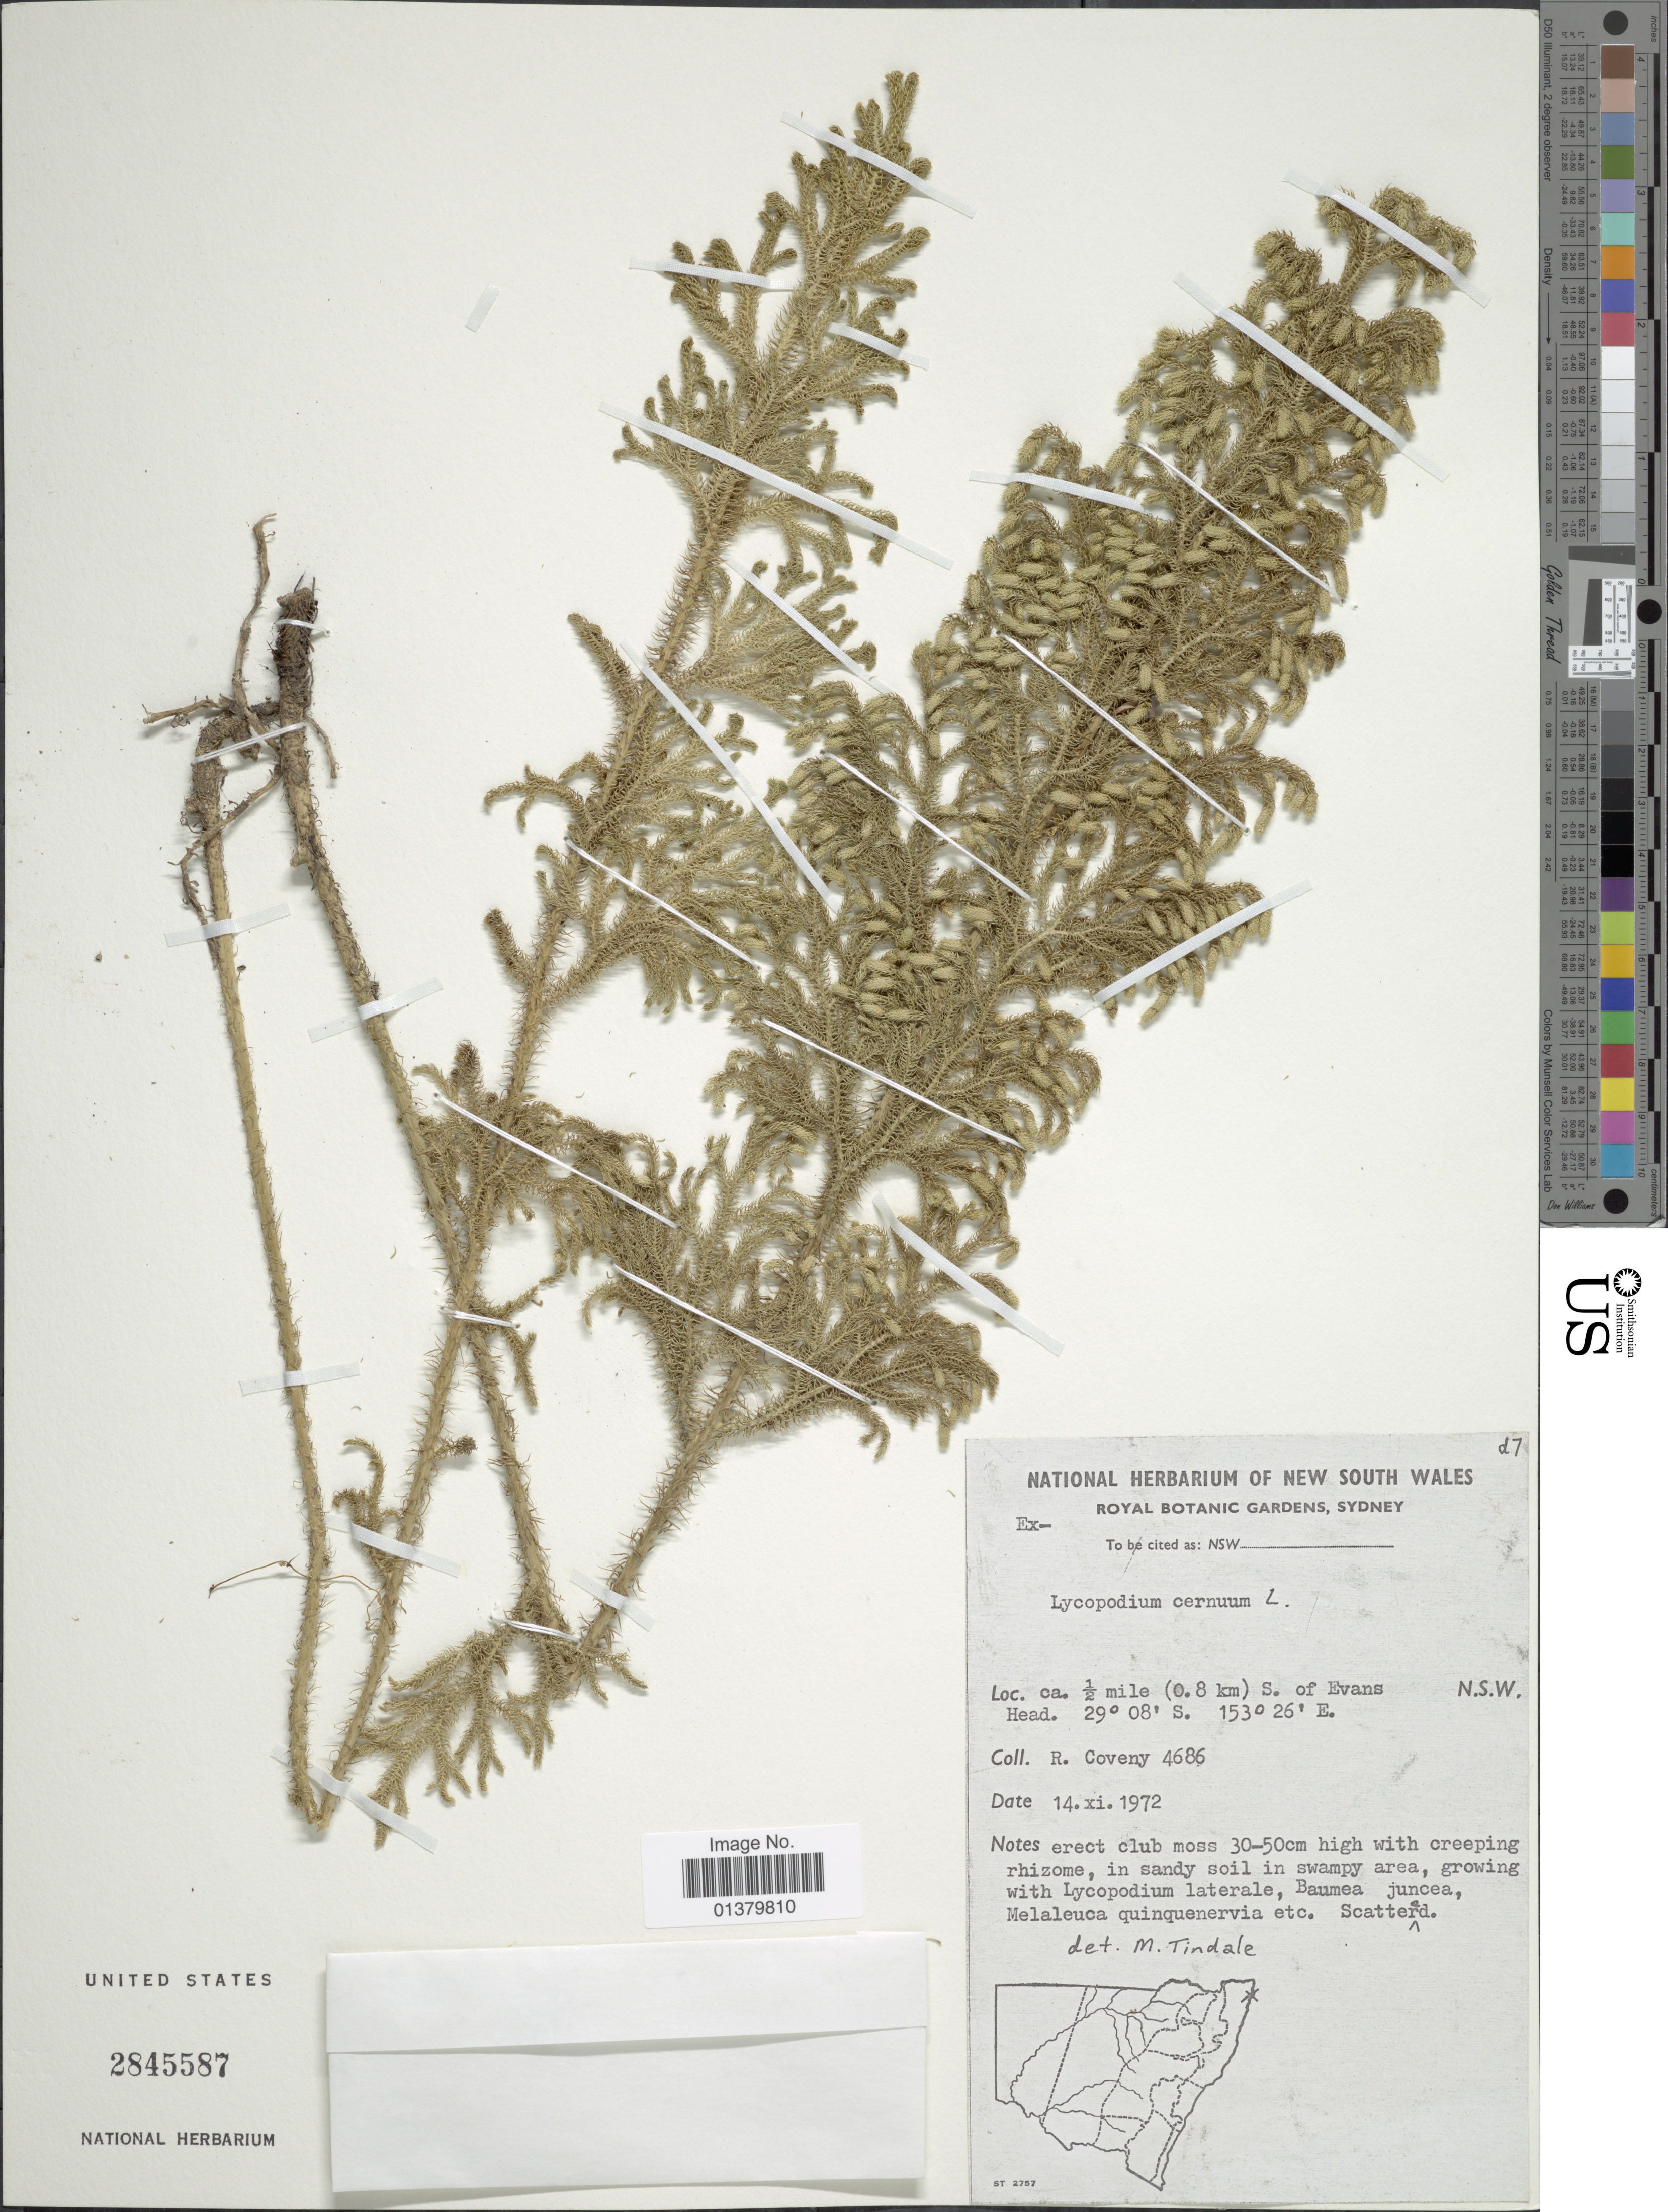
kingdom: Plantae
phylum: Tracheophyta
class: Lycopodiopsida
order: Lycopodiales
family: Lycopodiaceae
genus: Palhinhaea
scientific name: Palhinhaea cernua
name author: (L.) Vasc. & Franco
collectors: R. Coveny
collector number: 4686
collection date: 1972-11-14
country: Australia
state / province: New South Wales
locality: Ca. ½ mile (0.8 km) S. of Evans Head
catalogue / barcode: US 2845587